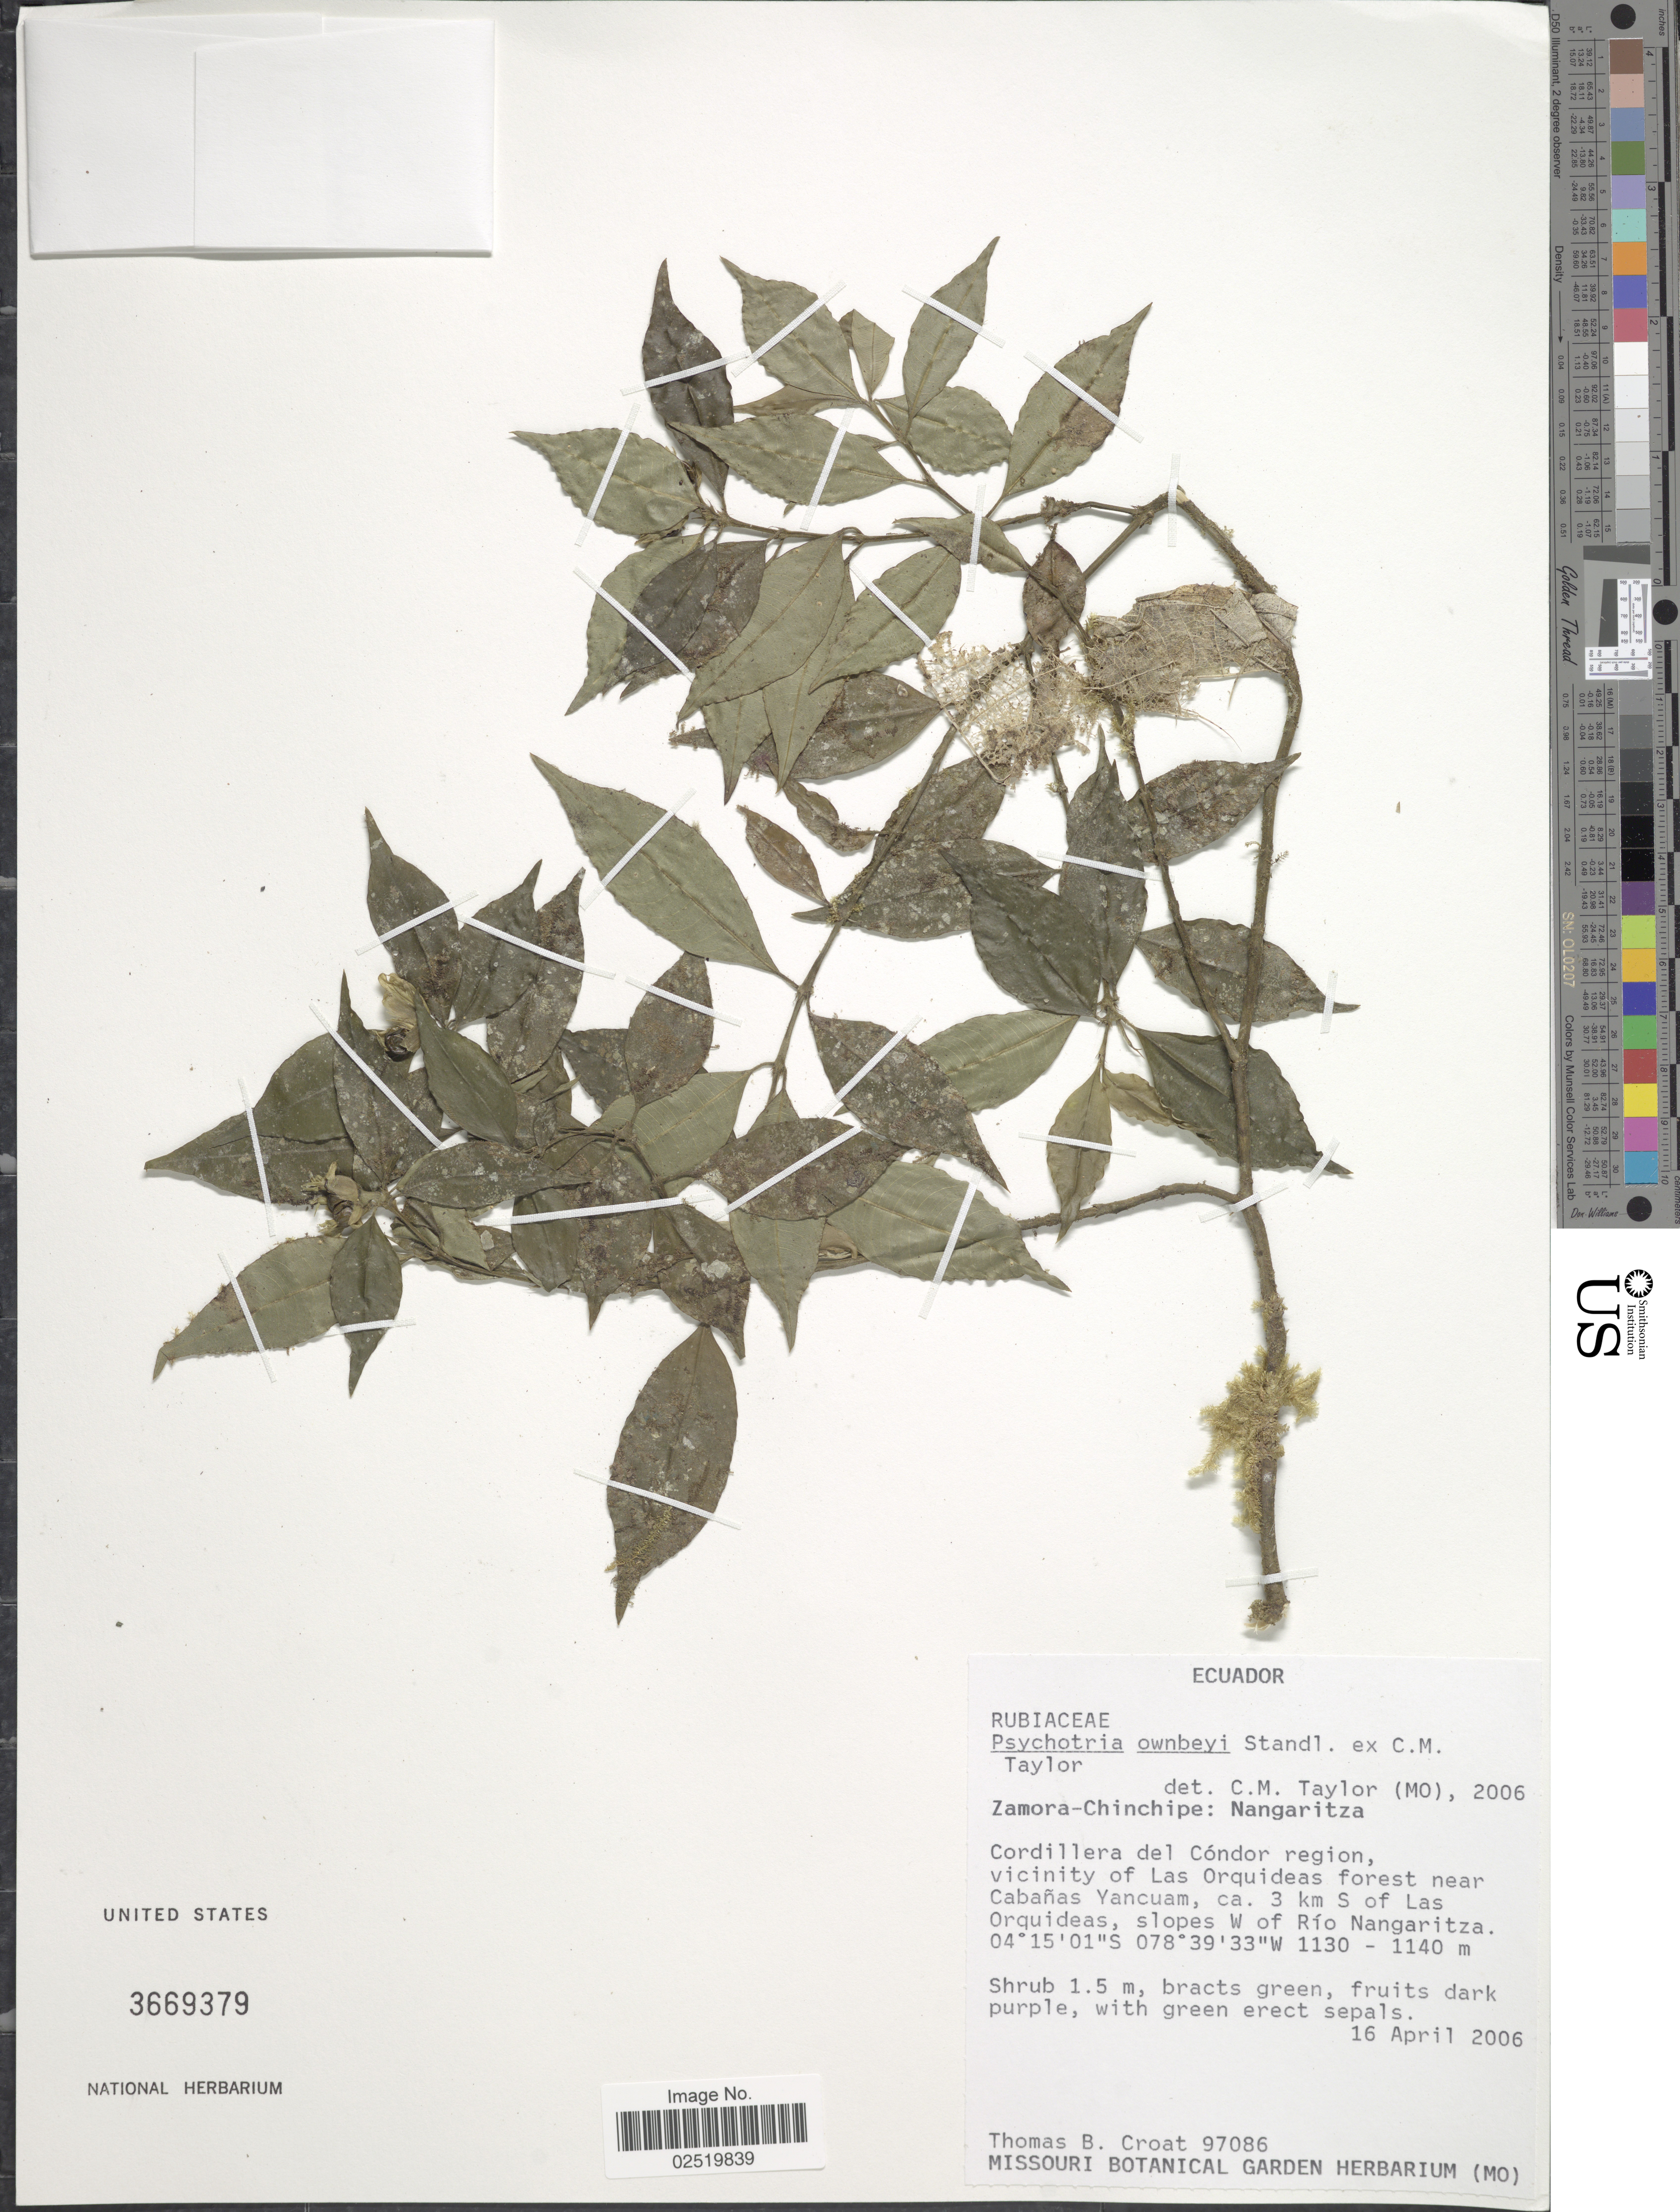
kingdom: Plantae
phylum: Tracheophyta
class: Magnoliopsida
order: Gentianales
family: Rubiaceae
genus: Psychotria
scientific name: Psychotria ownbeyi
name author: Standl. ex C.M. Taylor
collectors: T. B. Croat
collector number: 97086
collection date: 2006-04-16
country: Ecuador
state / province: Zamora-Chinchipe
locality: Nangaritza, Cordillera del Condro region, vicinity of Las Orquideas forest near Cabanas Yancuam, ca. 3 km S of Las Orquideas, slopes W of Rio Nangaritza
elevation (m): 1130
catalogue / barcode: US 3669379